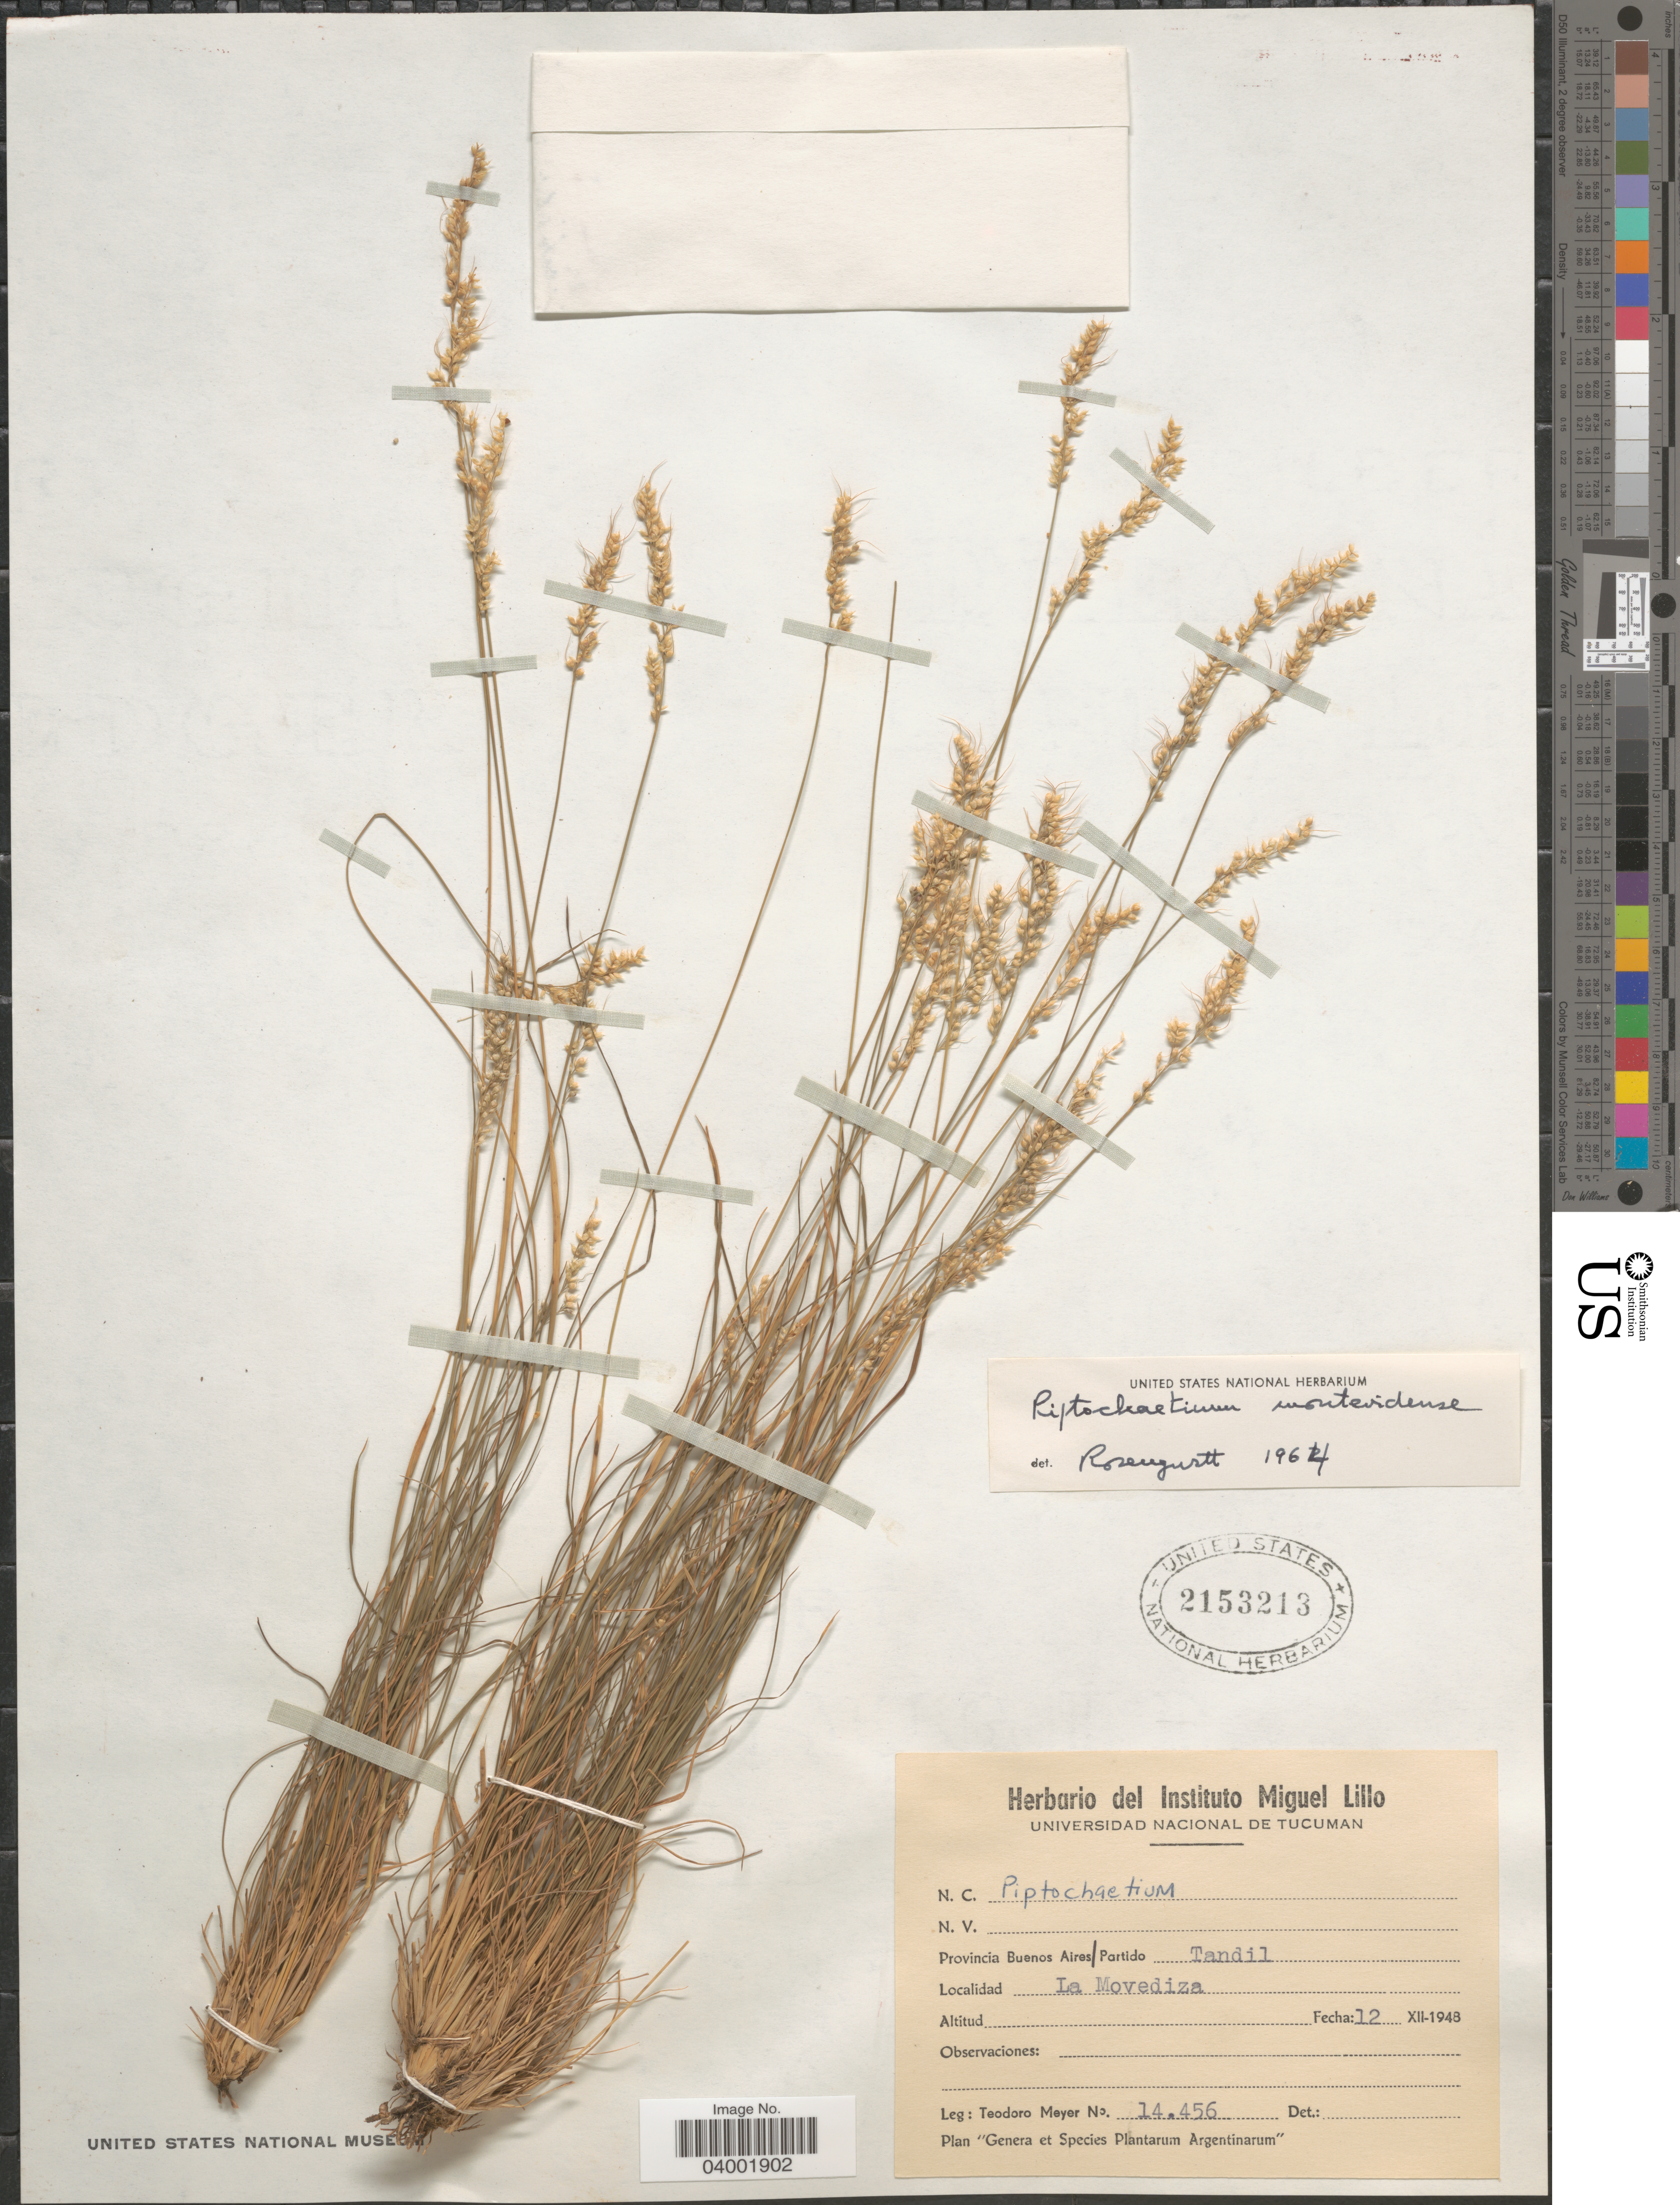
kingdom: Plantae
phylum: Tracheophyta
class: Liliopsida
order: Poales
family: Poaceae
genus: Piptochaetium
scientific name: Piptochaetium montevidense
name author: (Spreng.) Parodi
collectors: T. Meyer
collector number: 14456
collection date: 1948-12-12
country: Argentina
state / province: Buenos Aires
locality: Partido Tandil. La Movediza.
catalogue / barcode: US 2153213